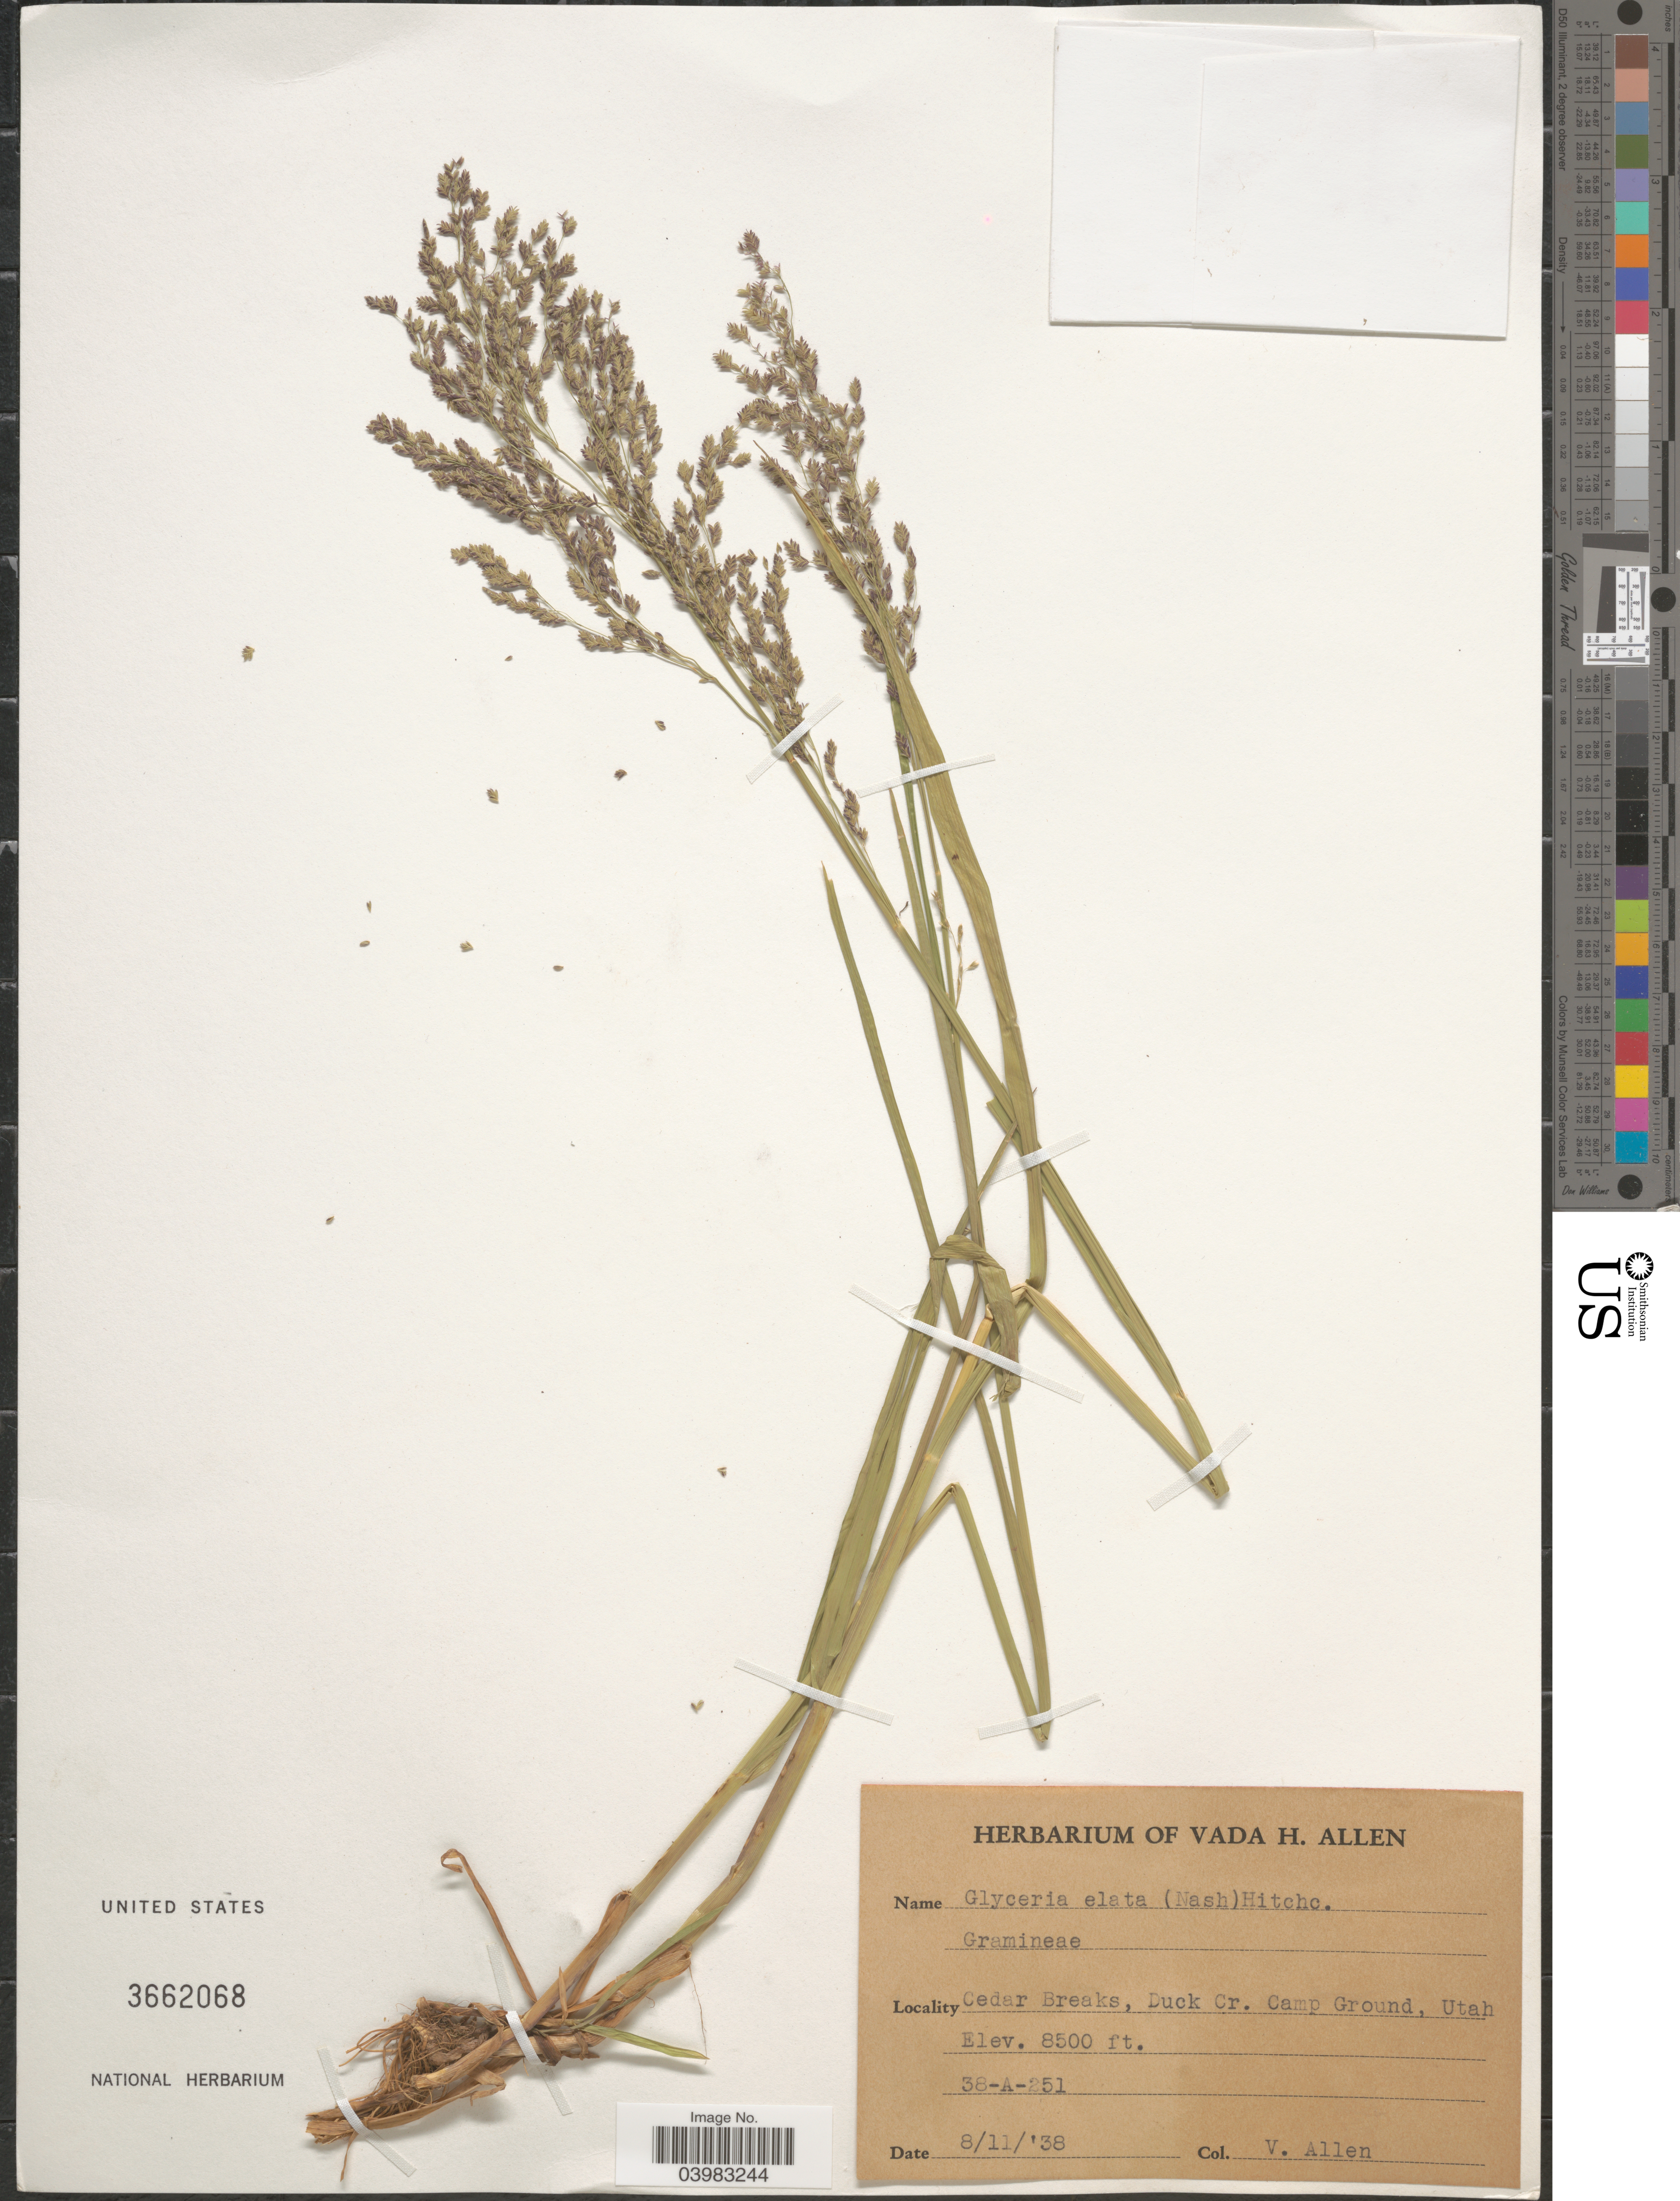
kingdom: Plantae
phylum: Tracheophyta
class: Liliopsida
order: Poales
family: Poaceae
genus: Glyceria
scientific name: Glyceria elata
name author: (Nash) M.E. Jones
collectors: V. Allen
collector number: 38-A-251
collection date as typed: Transcribed d/m/y: 11/8/38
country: United States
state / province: Utah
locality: Cedar Breaks, Duck Cr. Camp Ground.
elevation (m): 2591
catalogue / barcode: US 3662068